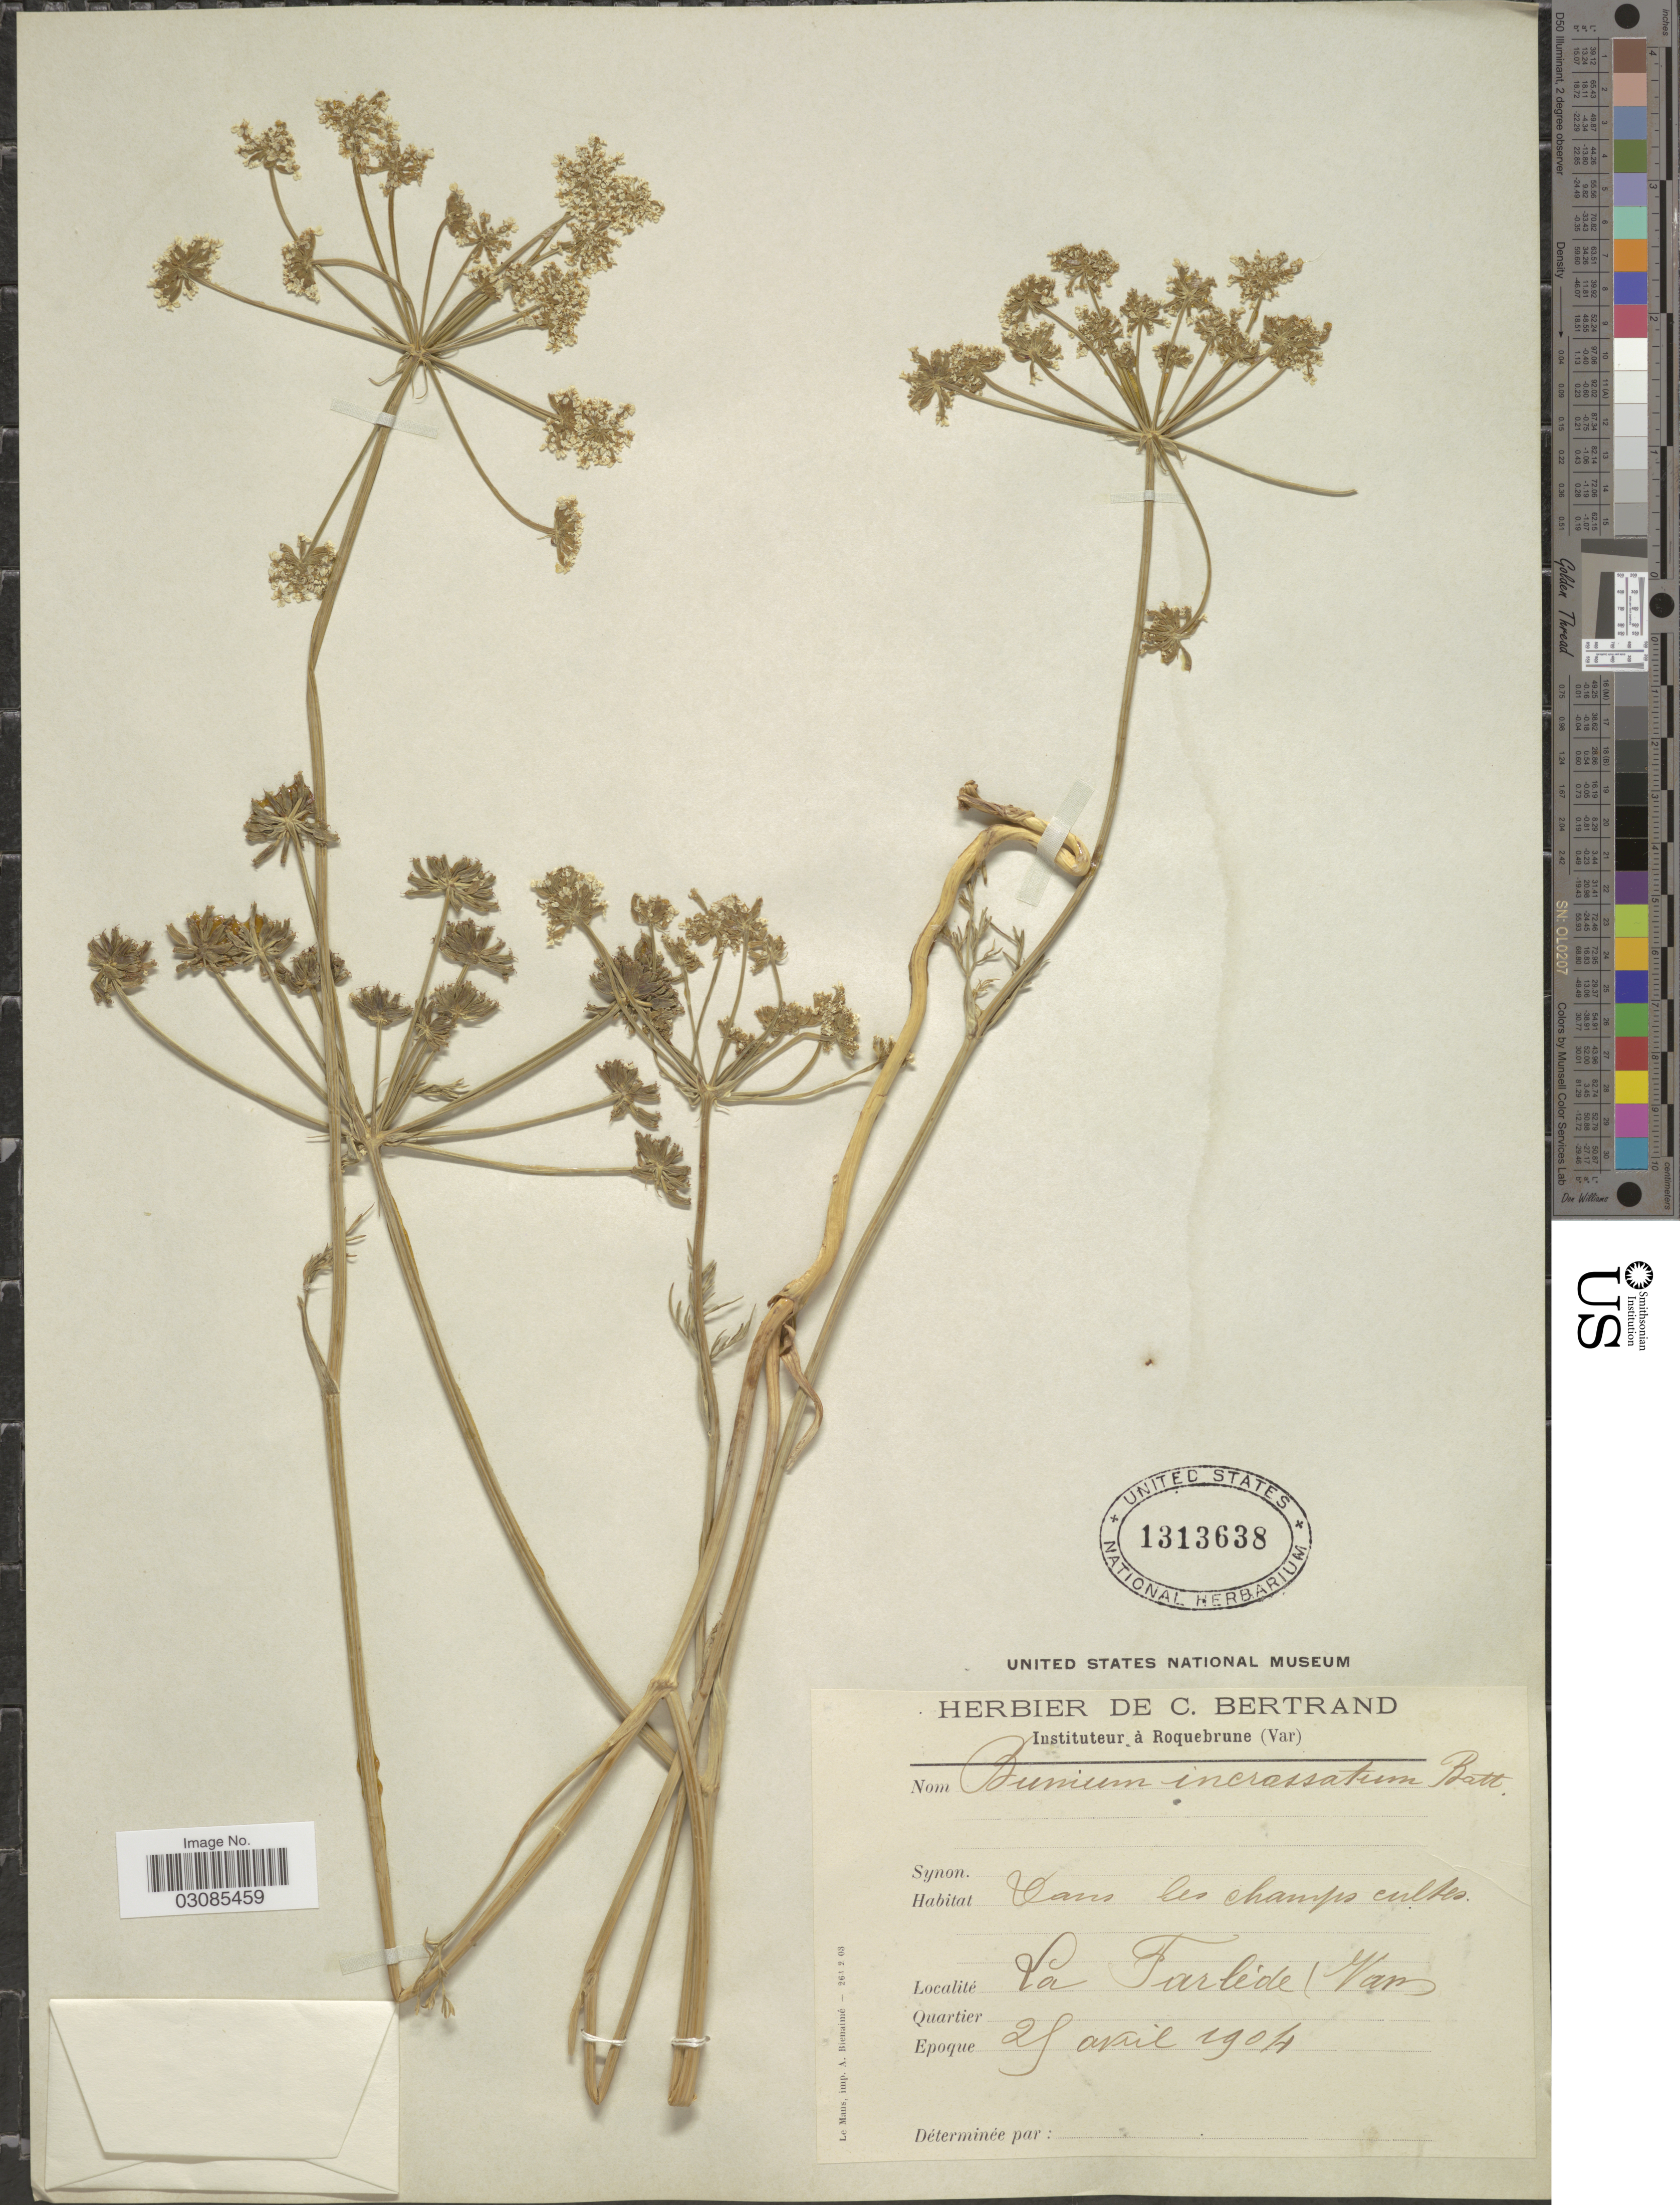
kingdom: Plantae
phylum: Tracheophyta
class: Magnoliopsida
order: Apiales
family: Apiaceae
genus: Bunium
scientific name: Bunium incrassatum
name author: Amo.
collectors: Ex herb. C. Bertrand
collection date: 1904-04-25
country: France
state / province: Provence-Alpes-Côte d'Azur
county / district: Var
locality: La Farléde (Var).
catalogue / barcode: US 1313638